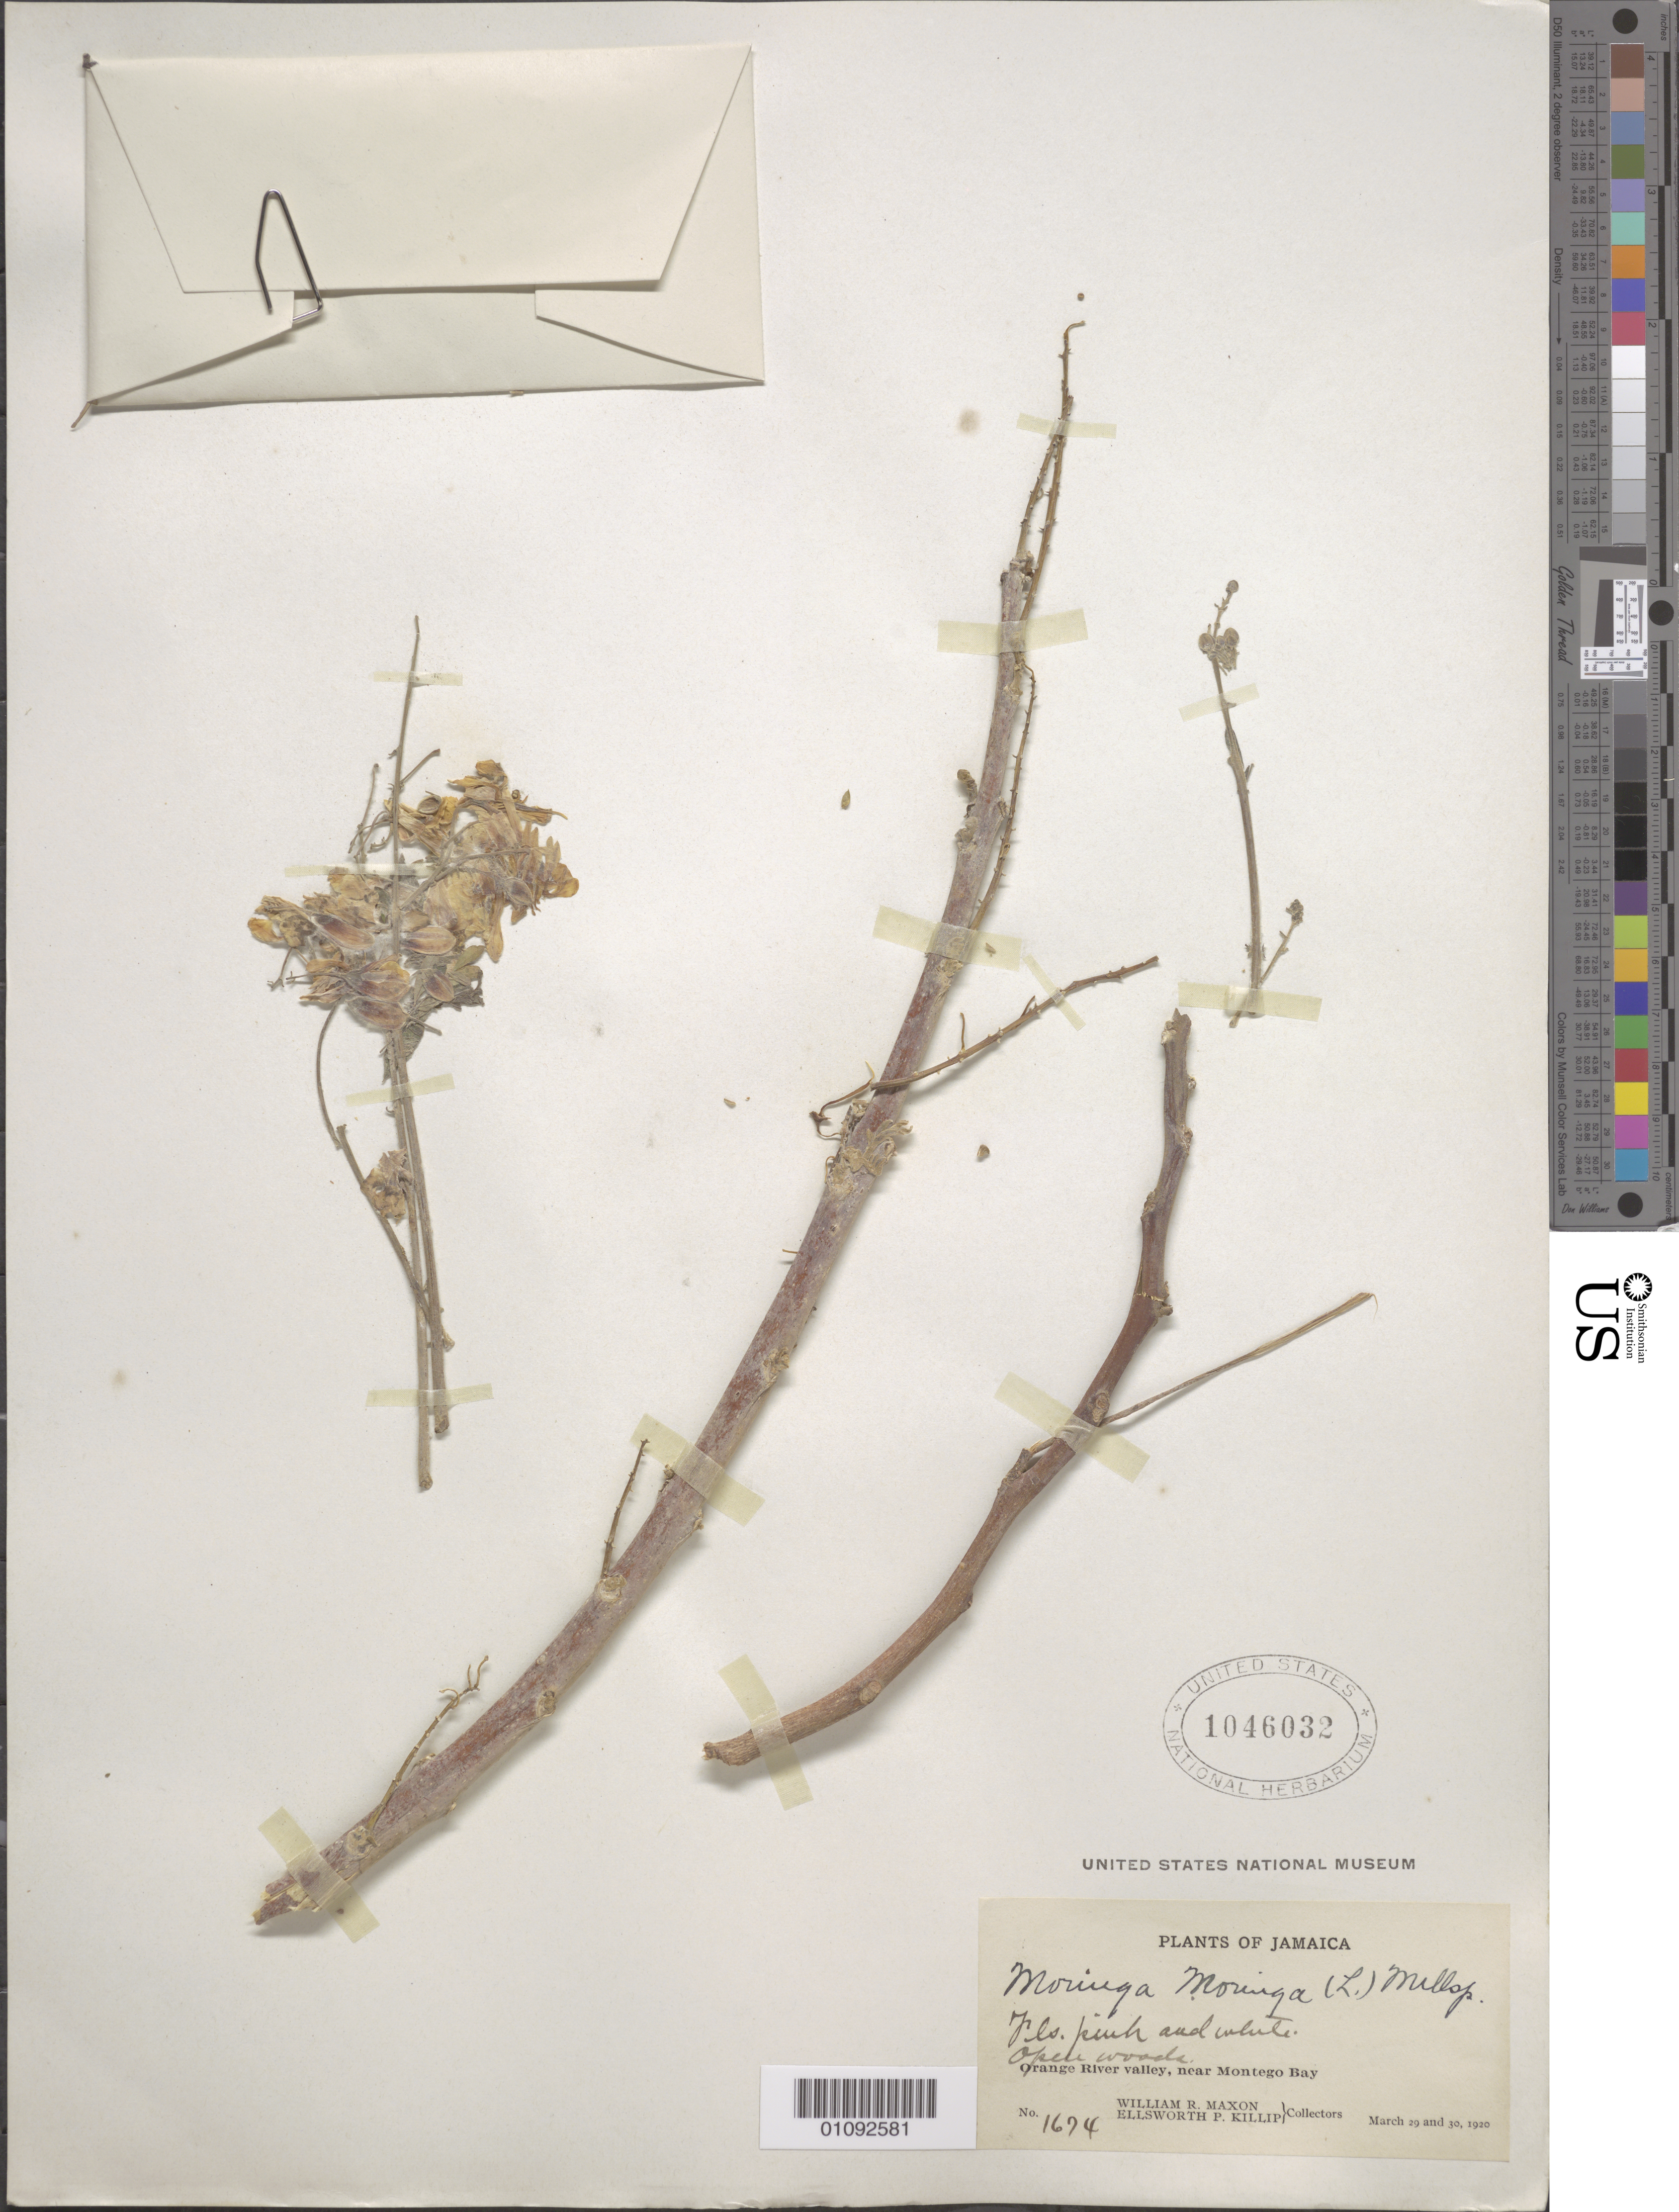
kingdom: Plantae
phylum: Tracheophyta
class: Magnoliopsida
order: Brassicales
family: Moringaceae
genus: Moringa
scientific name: Moringa oleifera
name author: Lam.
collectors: W. R. Maxon & E. P. Killip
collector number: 1674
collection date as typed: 29 Mar 1920 to 30 Mar 1920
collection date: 1920-03-29/1920-03-30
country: Jamaica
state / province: Saint James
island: Jamaica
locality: Orange River Valley, near Montego Bay.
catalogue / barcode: US 1046032